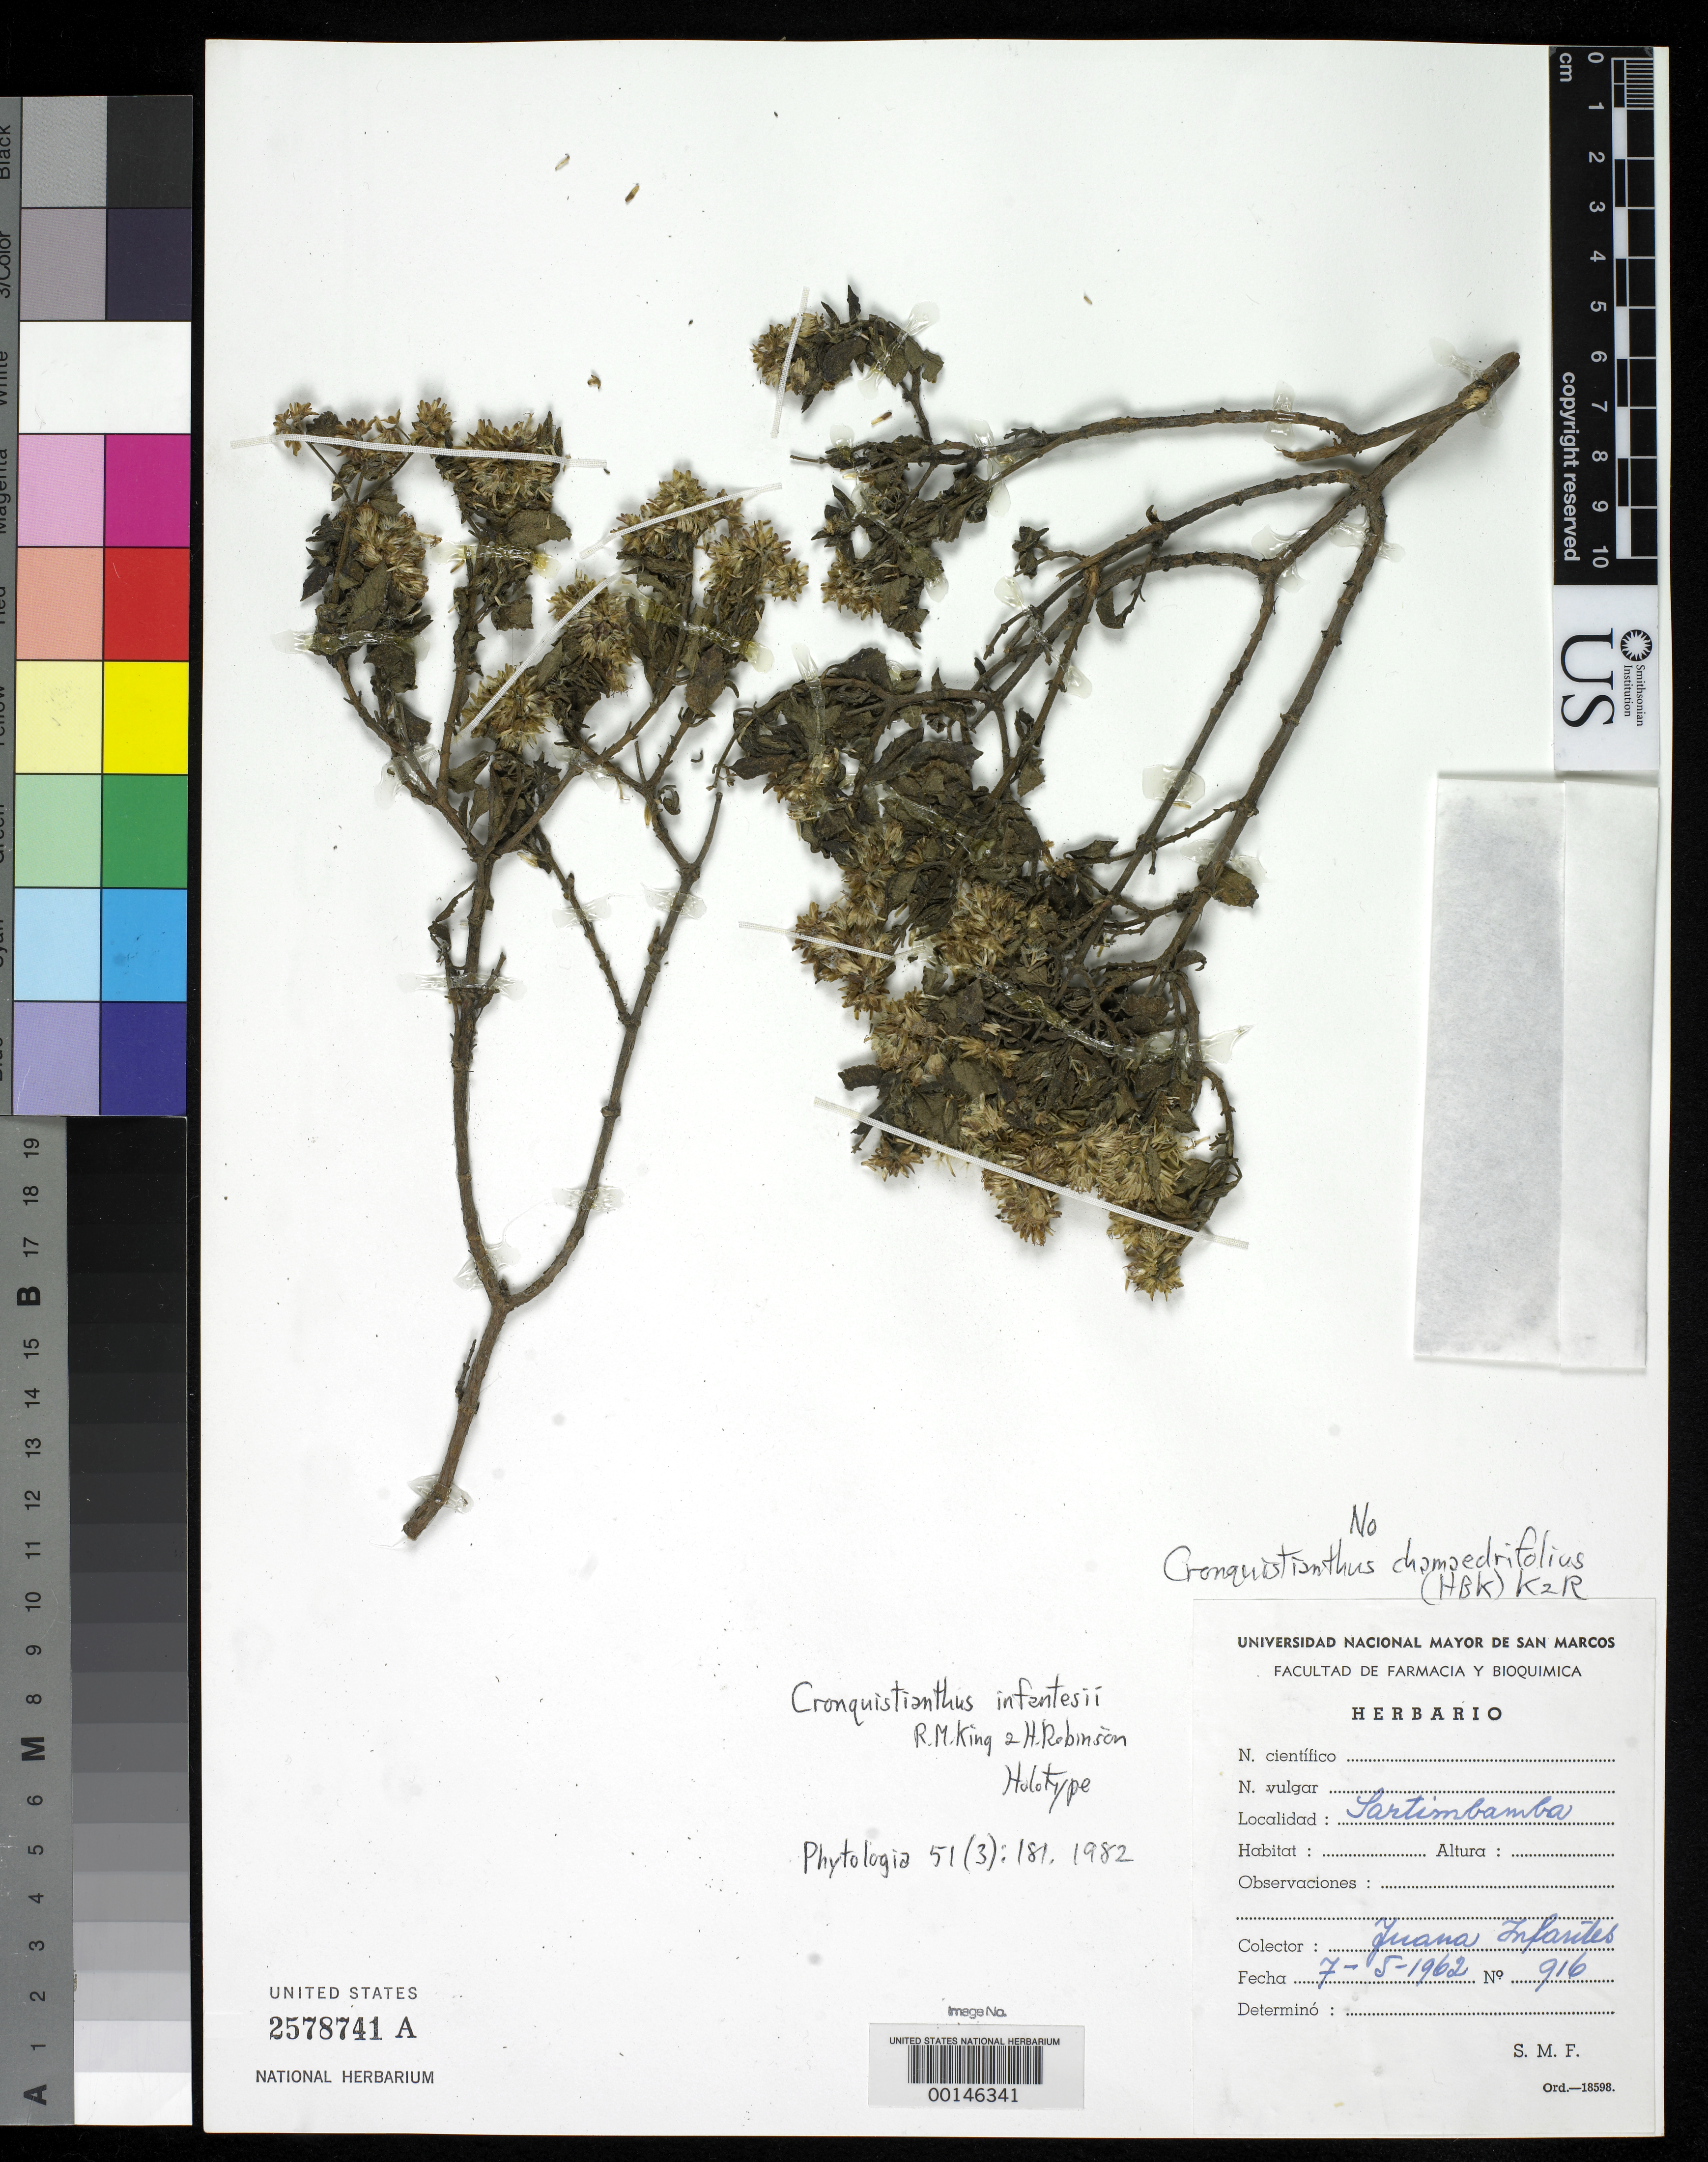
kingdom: Plantae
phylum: Tracheophyta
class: Magnoliopsida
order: Asterales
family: Asteraceae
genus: Cronquistianthus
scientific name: Cronquistianthus infantesii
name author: R.M. King & H. Rob.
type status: Holotype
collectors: J. Infantes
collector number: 916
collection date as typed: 05 Jul 1962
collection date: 1962-07-05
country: Peru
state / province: La Libertad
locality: Huamachuco, Sartimbamba.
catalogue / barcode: US 2578741A